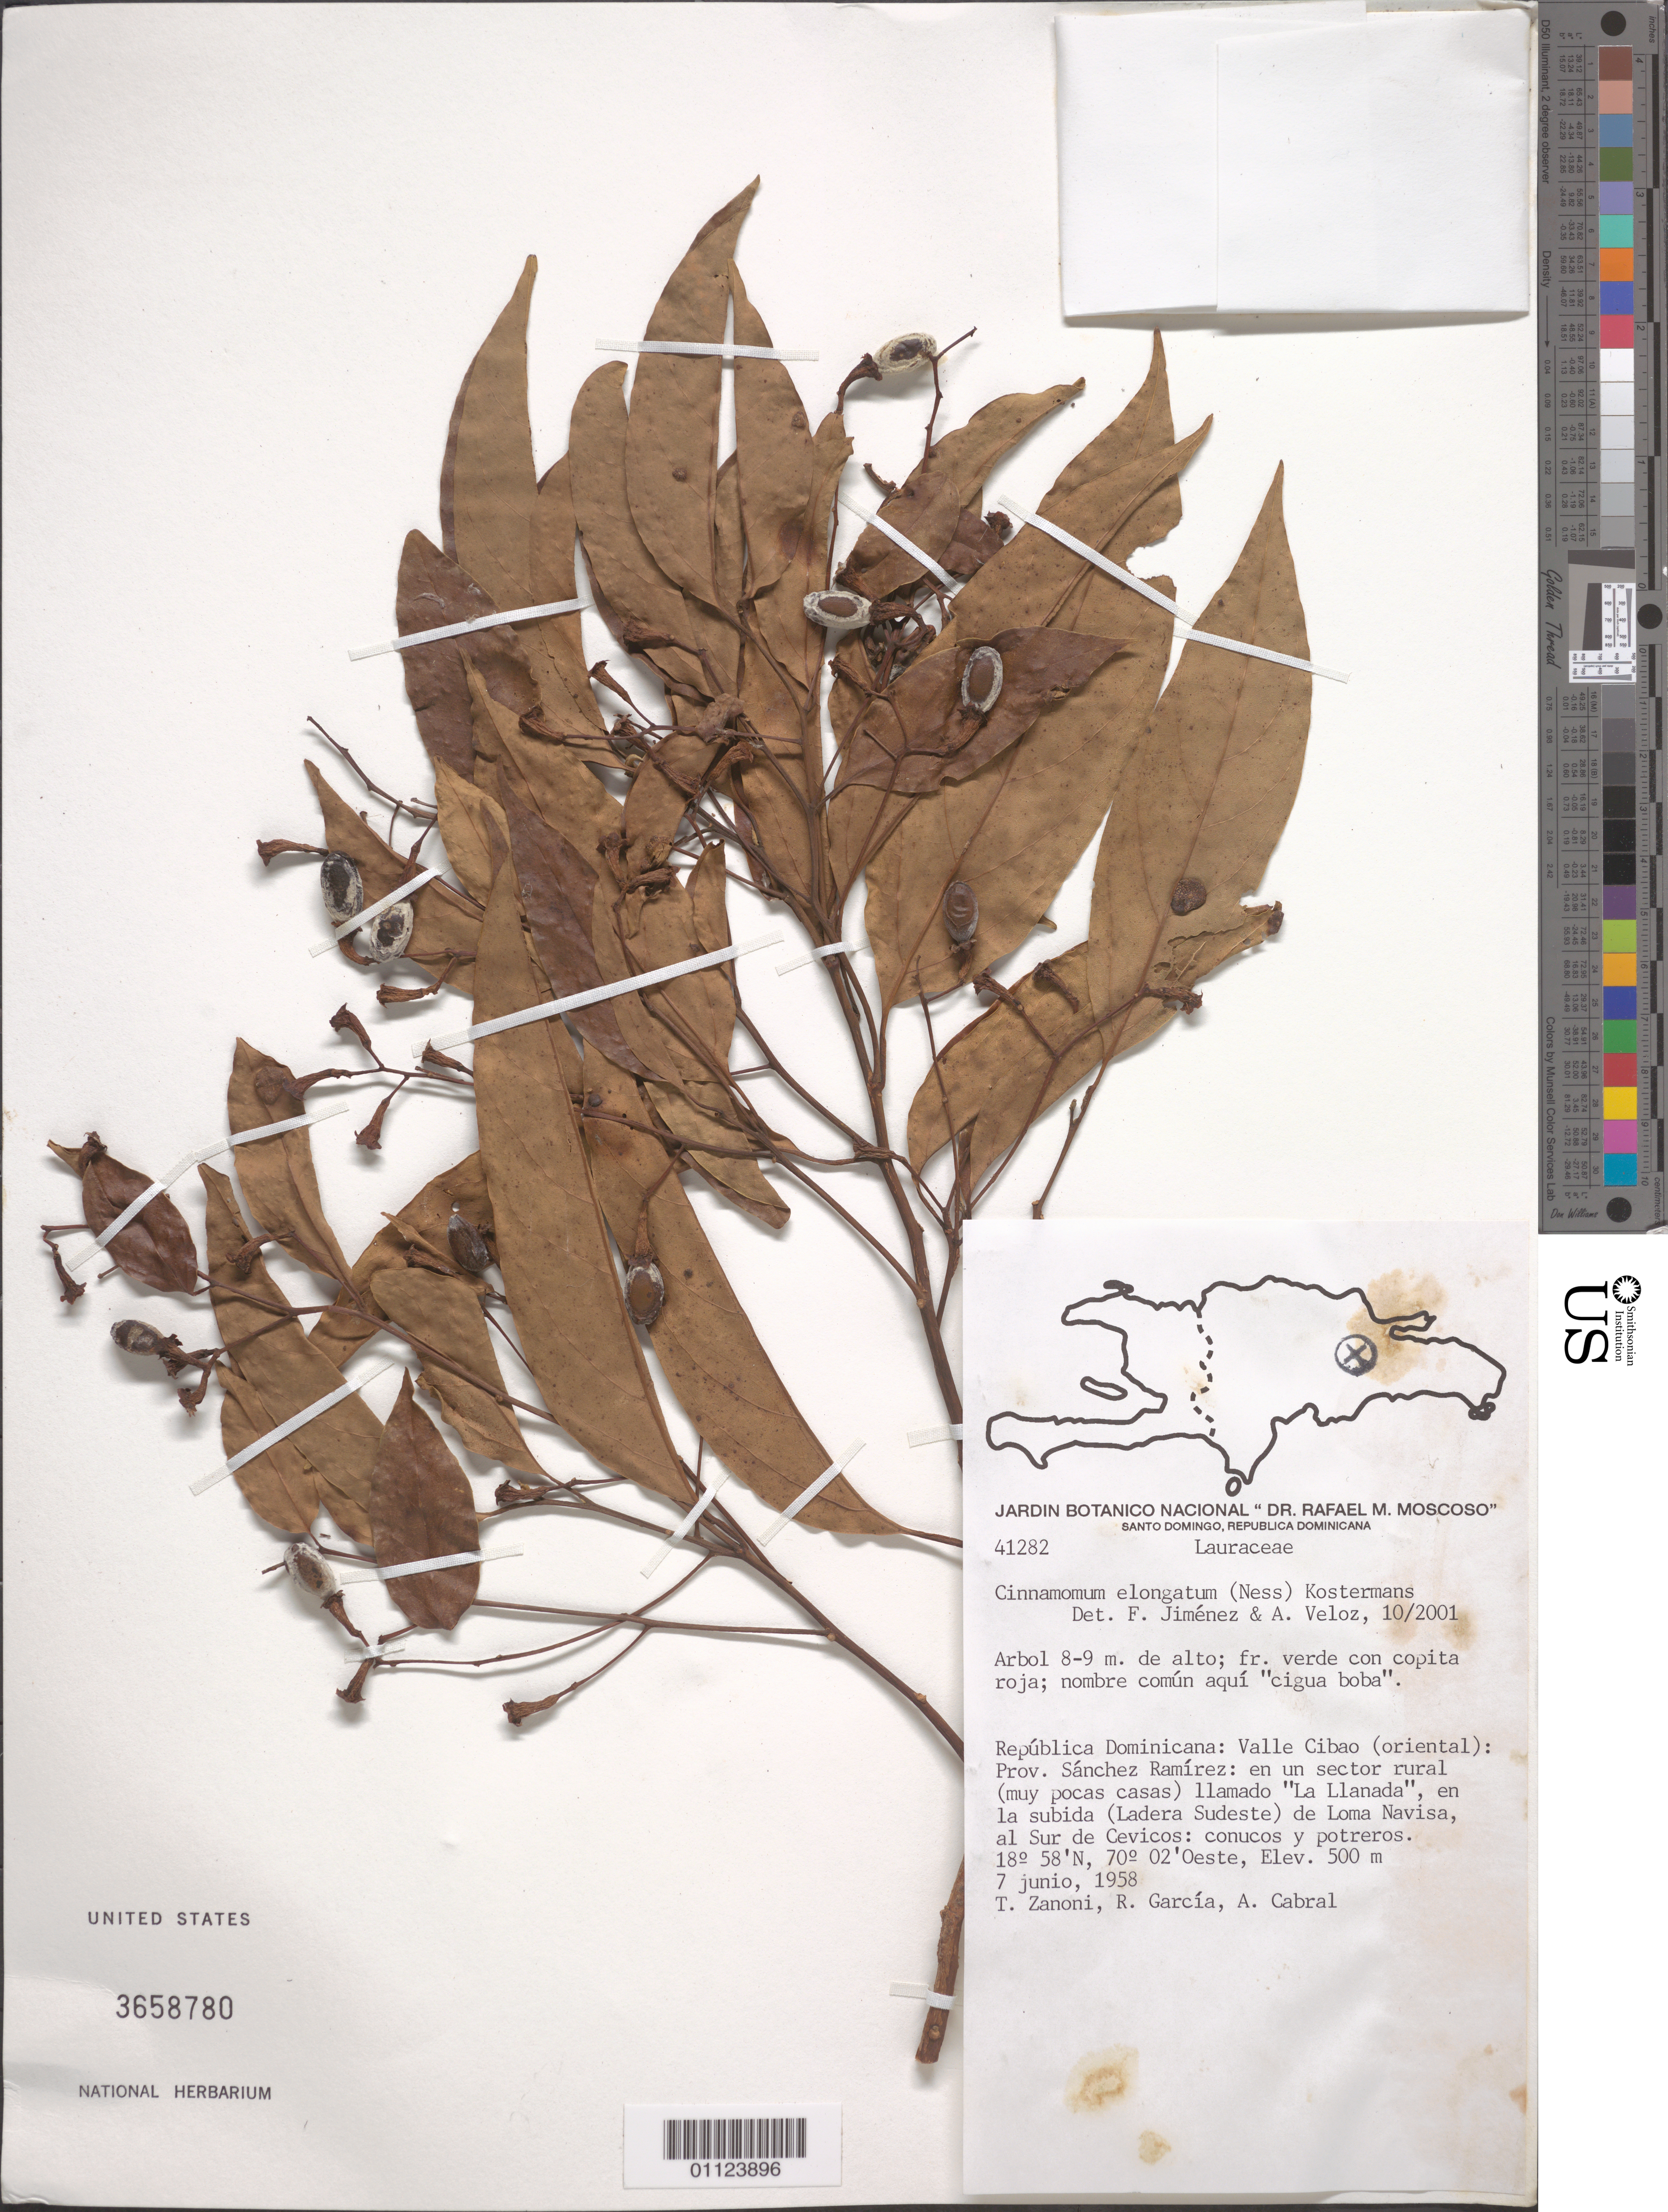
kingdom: Plantae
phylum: Tracheophyta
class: Magnoliopsida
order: Laurales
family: Lauraceae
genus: Cinnamomum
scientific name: Cinnamomum elongatum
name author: (Nees) Kosterm.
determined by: Jiménez, F.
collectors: T. A. Zanoni, R. Garcia & A. Cabral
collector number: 41282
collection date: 1988-06-07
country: Dominican Republic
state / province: Sánchez Ramírez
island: Hispaniola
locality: Valle Cibao Oriental, en un sector rural (muy pocas casas) llamado "La Llanada", en la subida (Laders Sudeste) de Loma Navisa, al Sur de Cevicos.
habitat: Conucos y potreros.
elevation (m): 500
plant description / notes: Date of collection on label is 7 junio 1958, but according to collector number sequence should be 1988?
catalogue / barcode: US 3658780